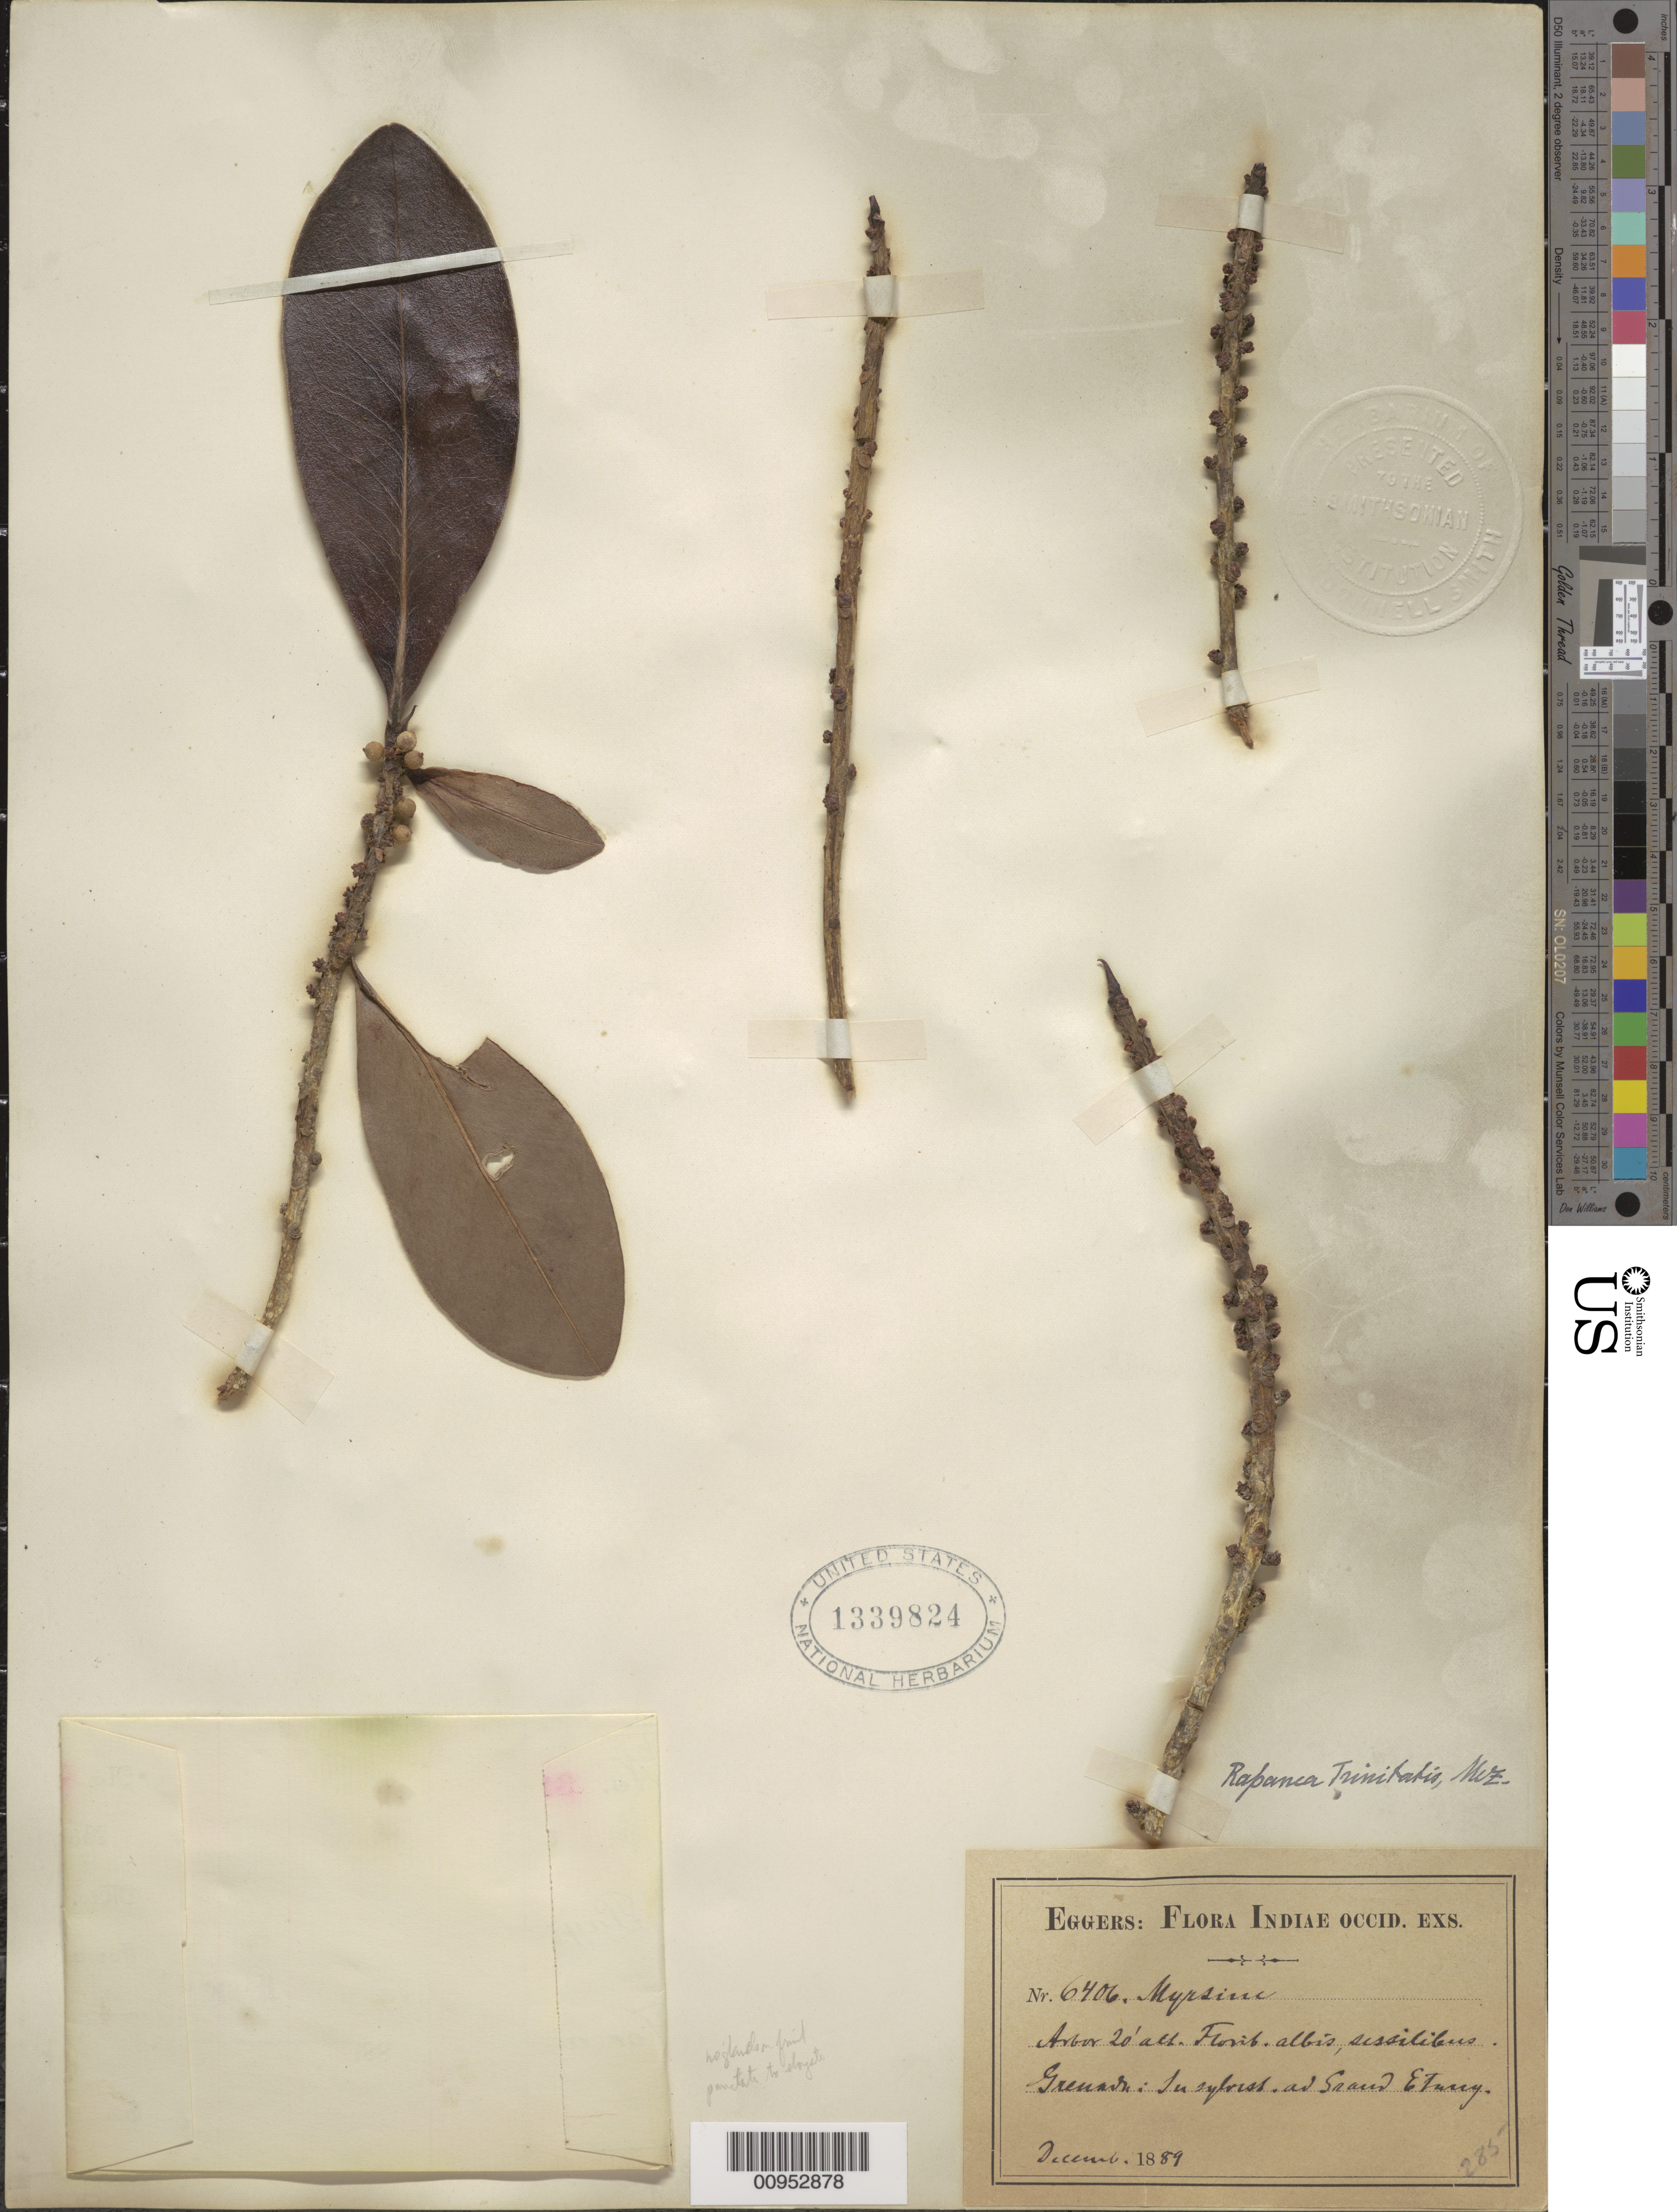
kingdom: Plantae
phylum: Tracheophyta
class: Magnoliopsida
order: Ericales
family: Primulaceae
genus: Myrsine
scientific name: Myrsine trinitatis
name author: A. DC.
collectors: H. F. A. von Eggers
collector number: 6406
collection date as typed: Dec 1889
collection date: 1889-12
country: Grenada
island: Grenada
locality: Grand Etang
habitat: In sylvis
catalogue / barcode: US 1339824